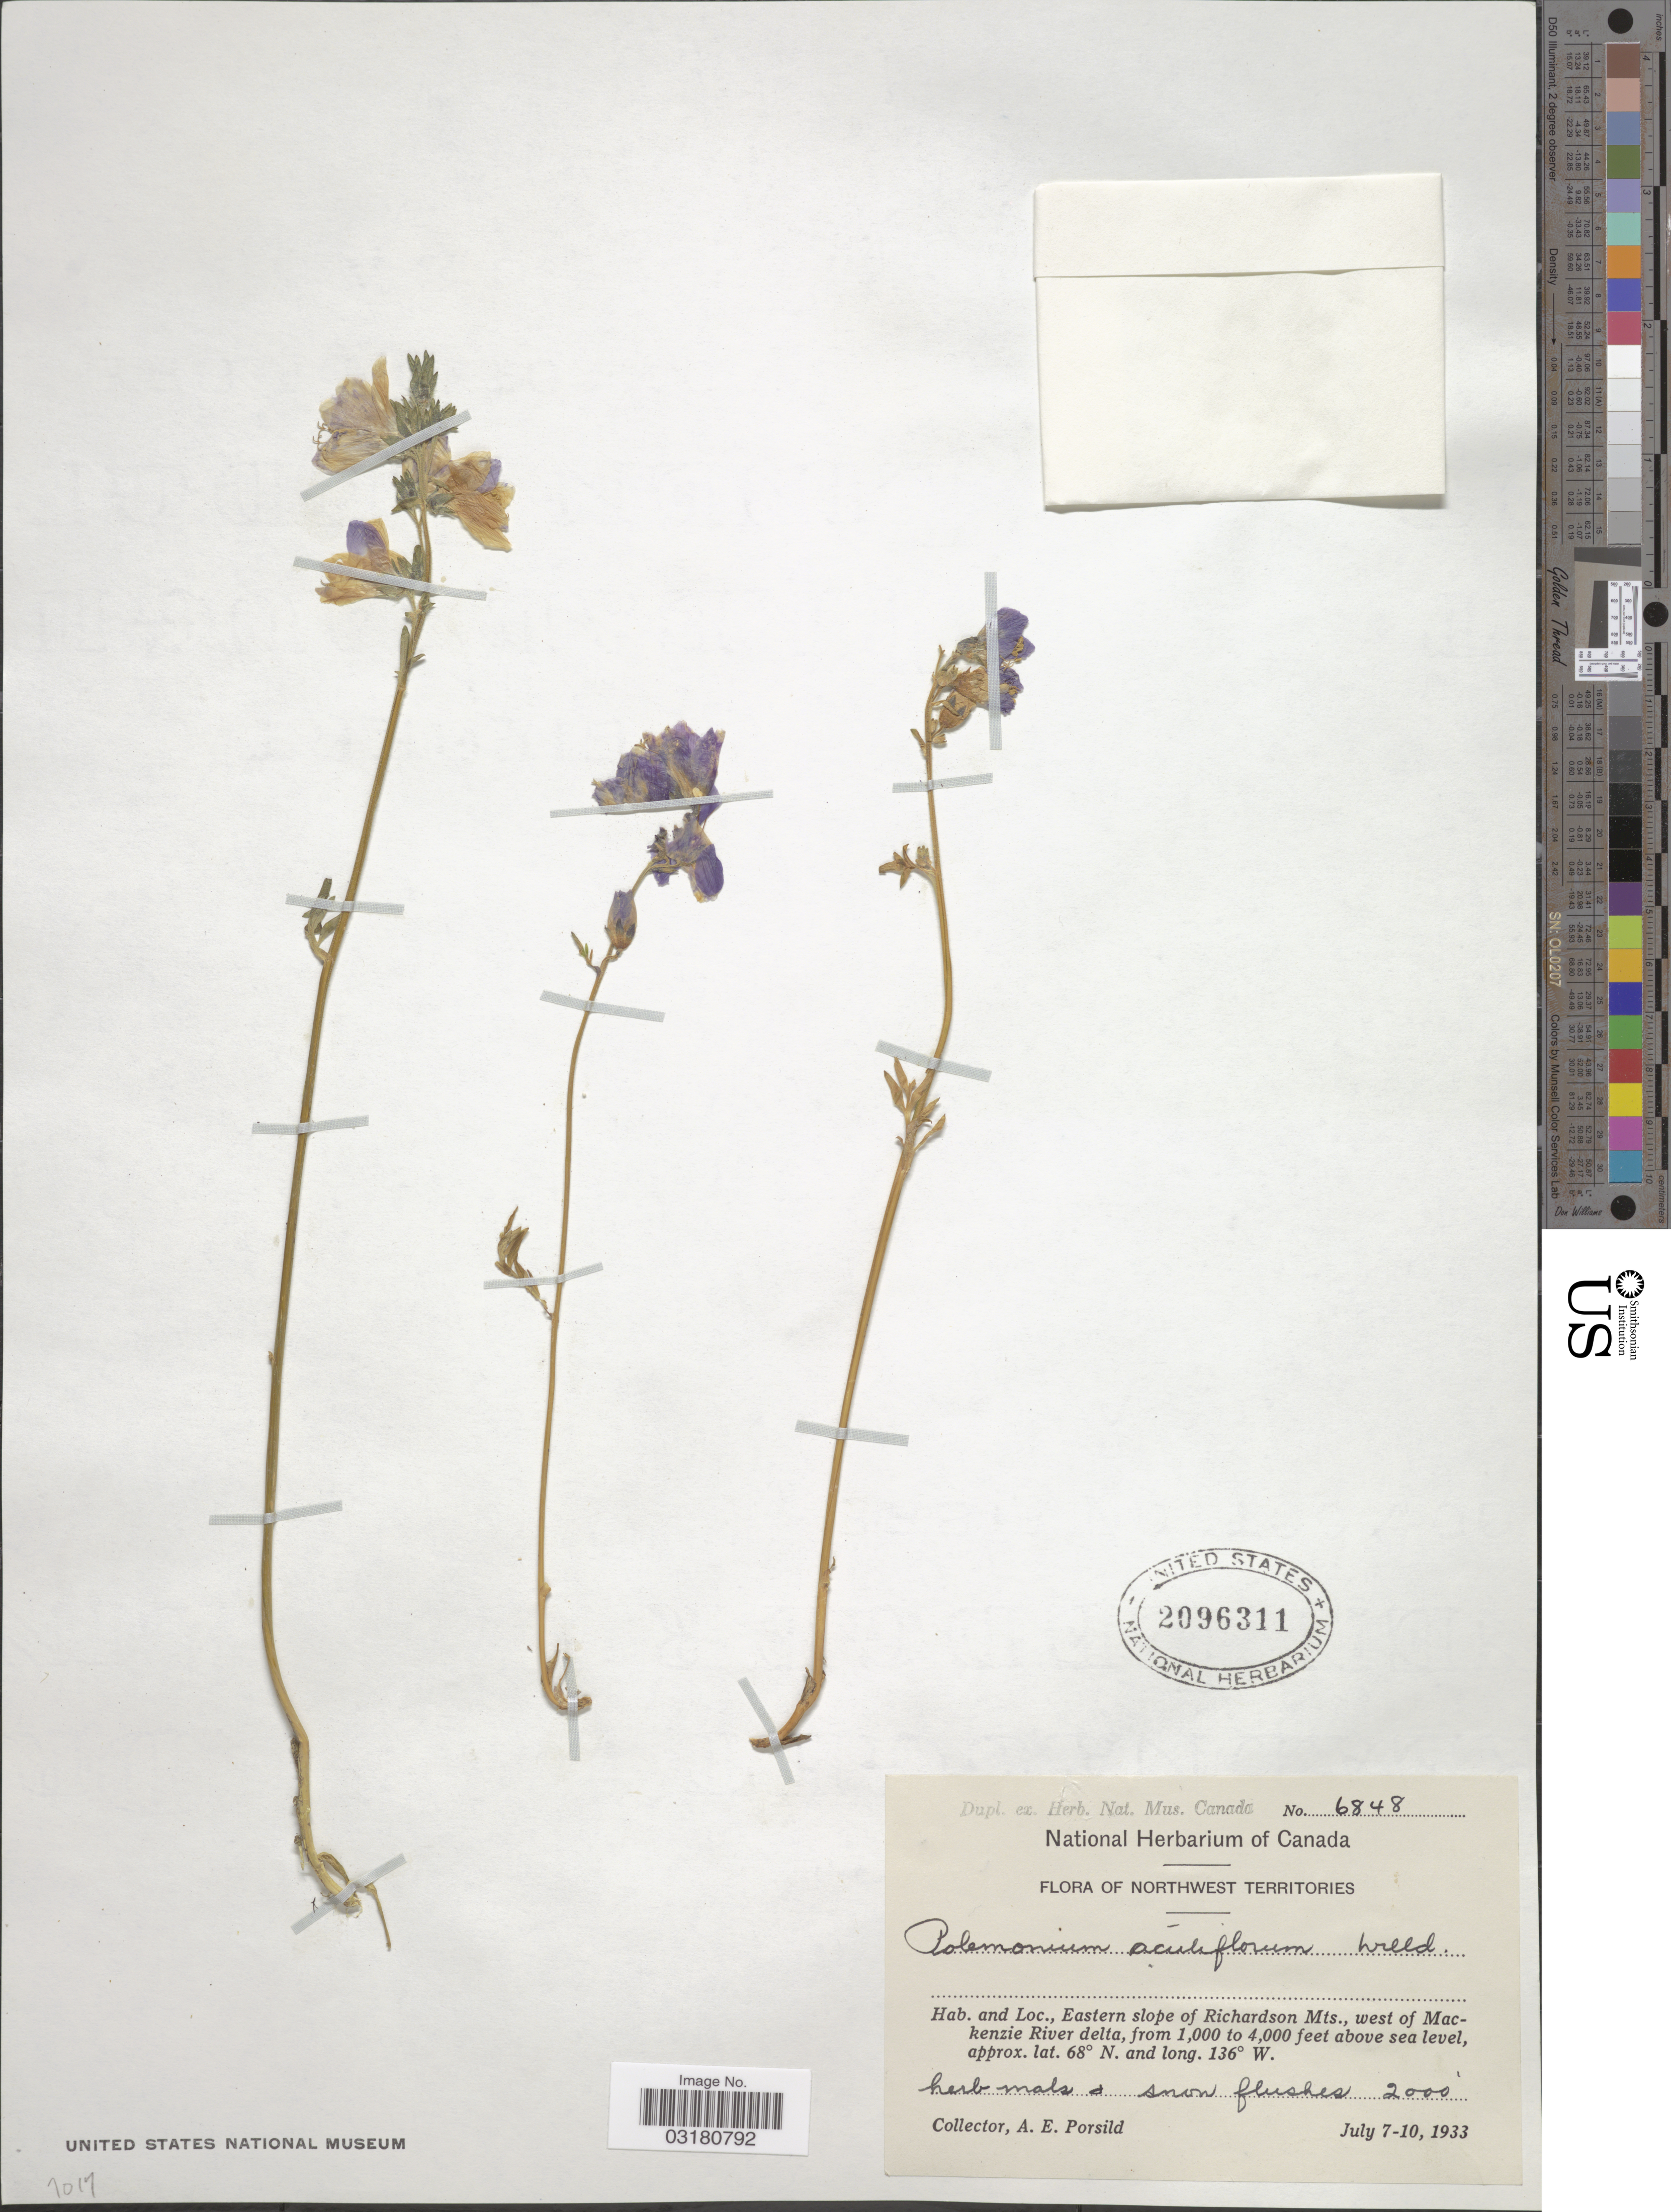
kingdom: Plantae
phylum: Tracheophyta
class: Magnoliopsida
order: Ericales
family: Polemoniaceae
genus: Polemonium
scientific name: Polemonium acutiflorum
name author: Willd. ex Roem. & Schult.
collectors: A. E. Porsild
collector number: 6848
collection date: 1933-07-07/1933-07-10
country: Canada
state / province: Northwest Territories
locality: Eastern slope of Richardson Mts., west of Mackenzie River delta.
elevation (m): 305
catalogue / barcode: US 2096311